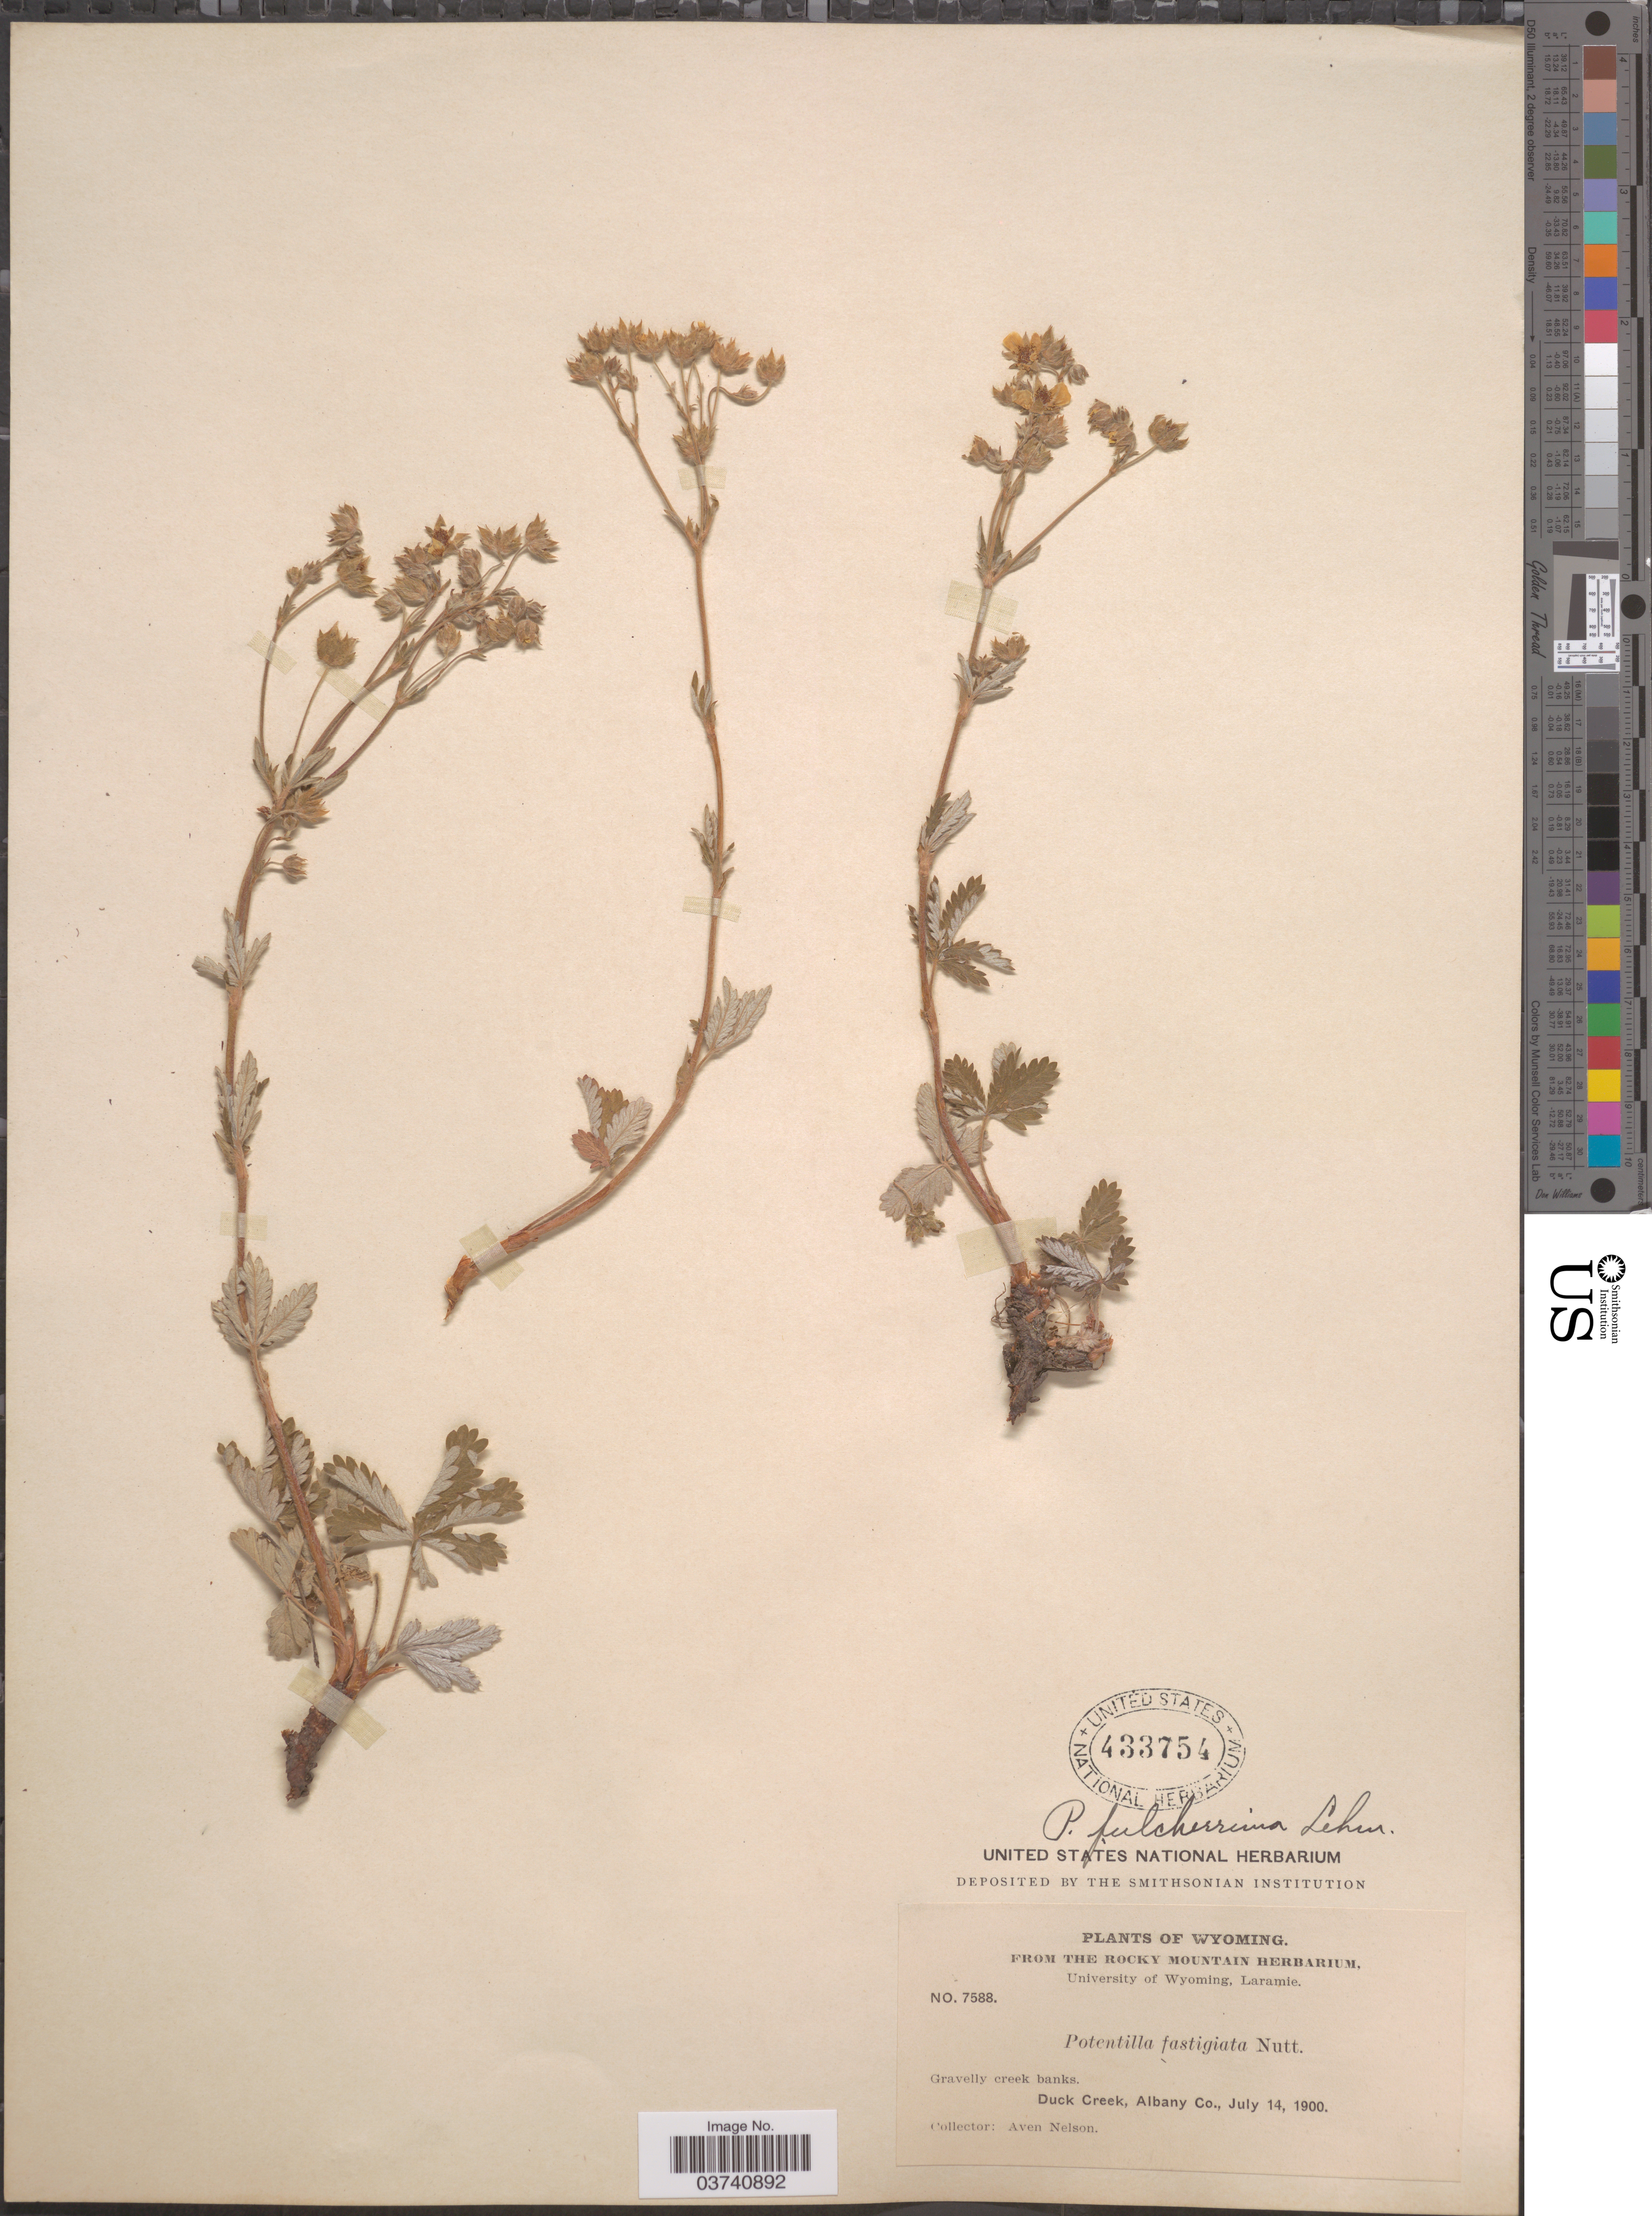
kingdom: Plantae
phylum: Tracheophyta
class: Magnoliopsida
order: Rosales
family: Rosaceae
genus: Potentilla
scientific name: Potentilla pulcherrima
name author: Lehm.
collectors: A. Nelson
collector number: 7588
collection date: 1900-07-14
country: United States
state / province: Wyoming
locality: Duck Creek, Albany Co.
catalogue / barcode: US 433754